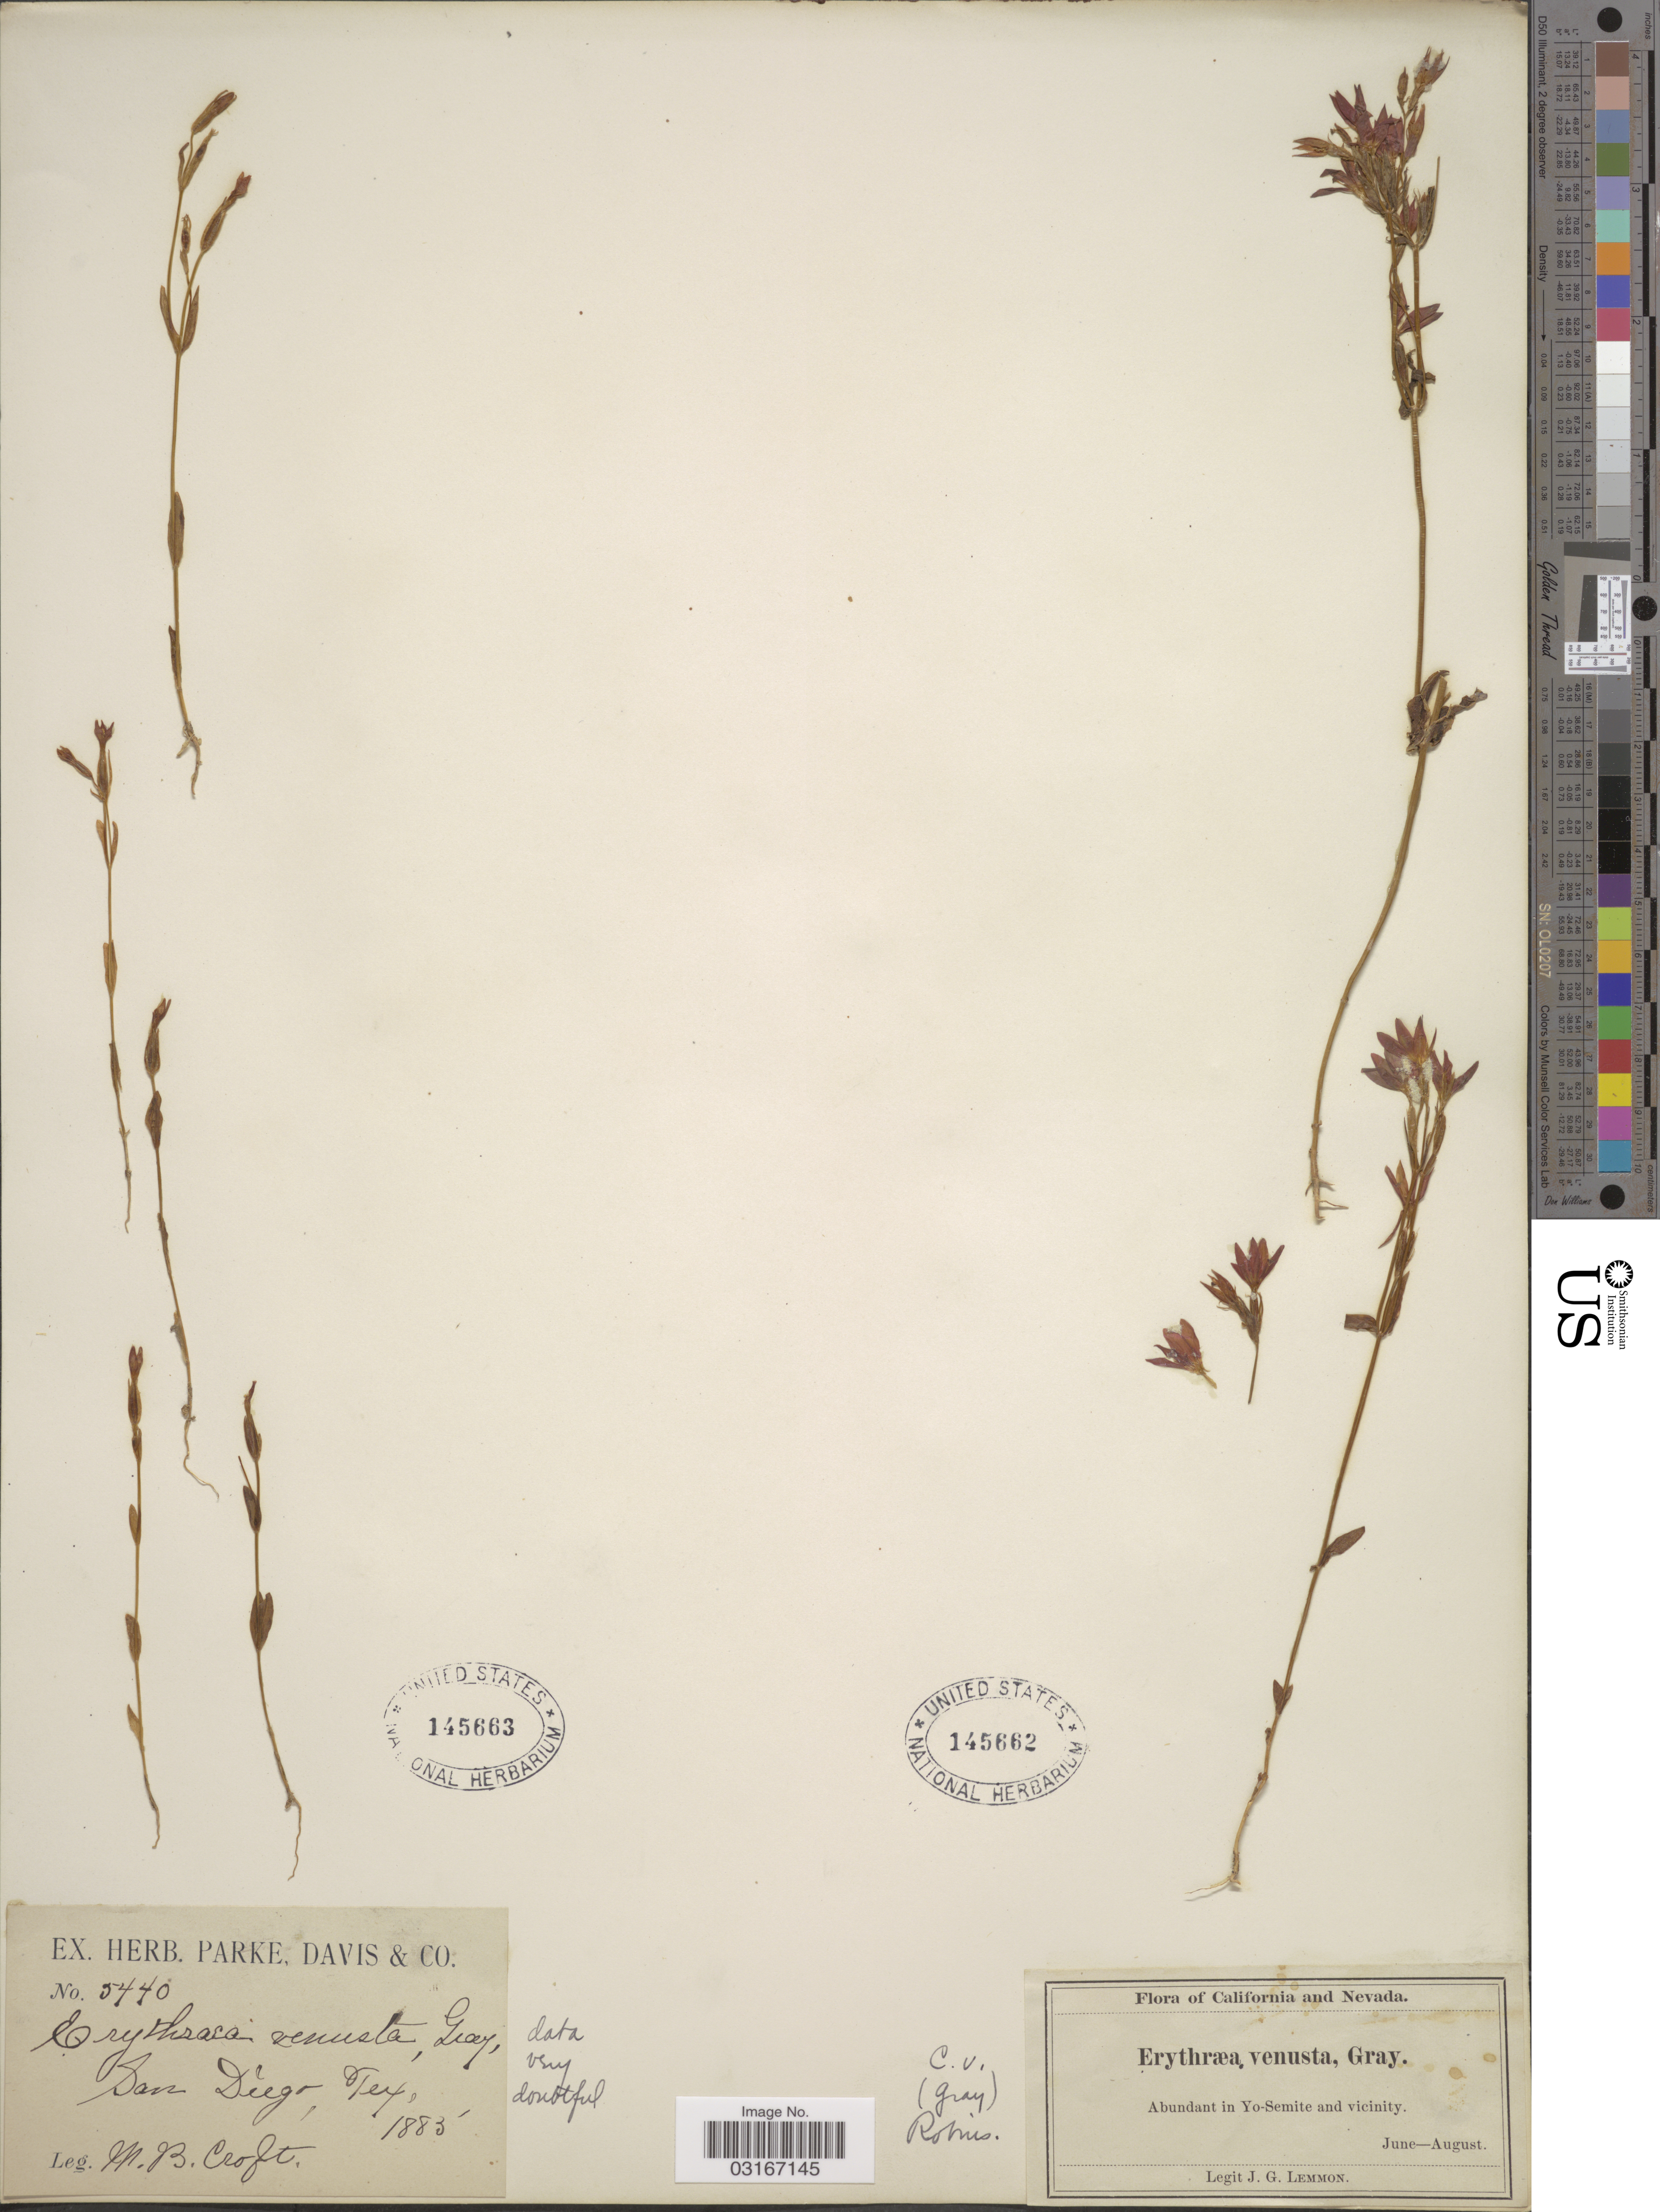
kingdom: Plantae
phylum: Tracheophyta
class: Magnoliopsida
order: Gentianales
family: Gentianaceae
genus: Centaurium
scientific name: Centaurium venustum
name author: (A. Gray) B.L. Rob.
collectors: M. Croft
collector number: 5440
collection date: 1883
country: United States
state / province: Texas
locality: San Diego.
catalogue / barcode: US 145663-2